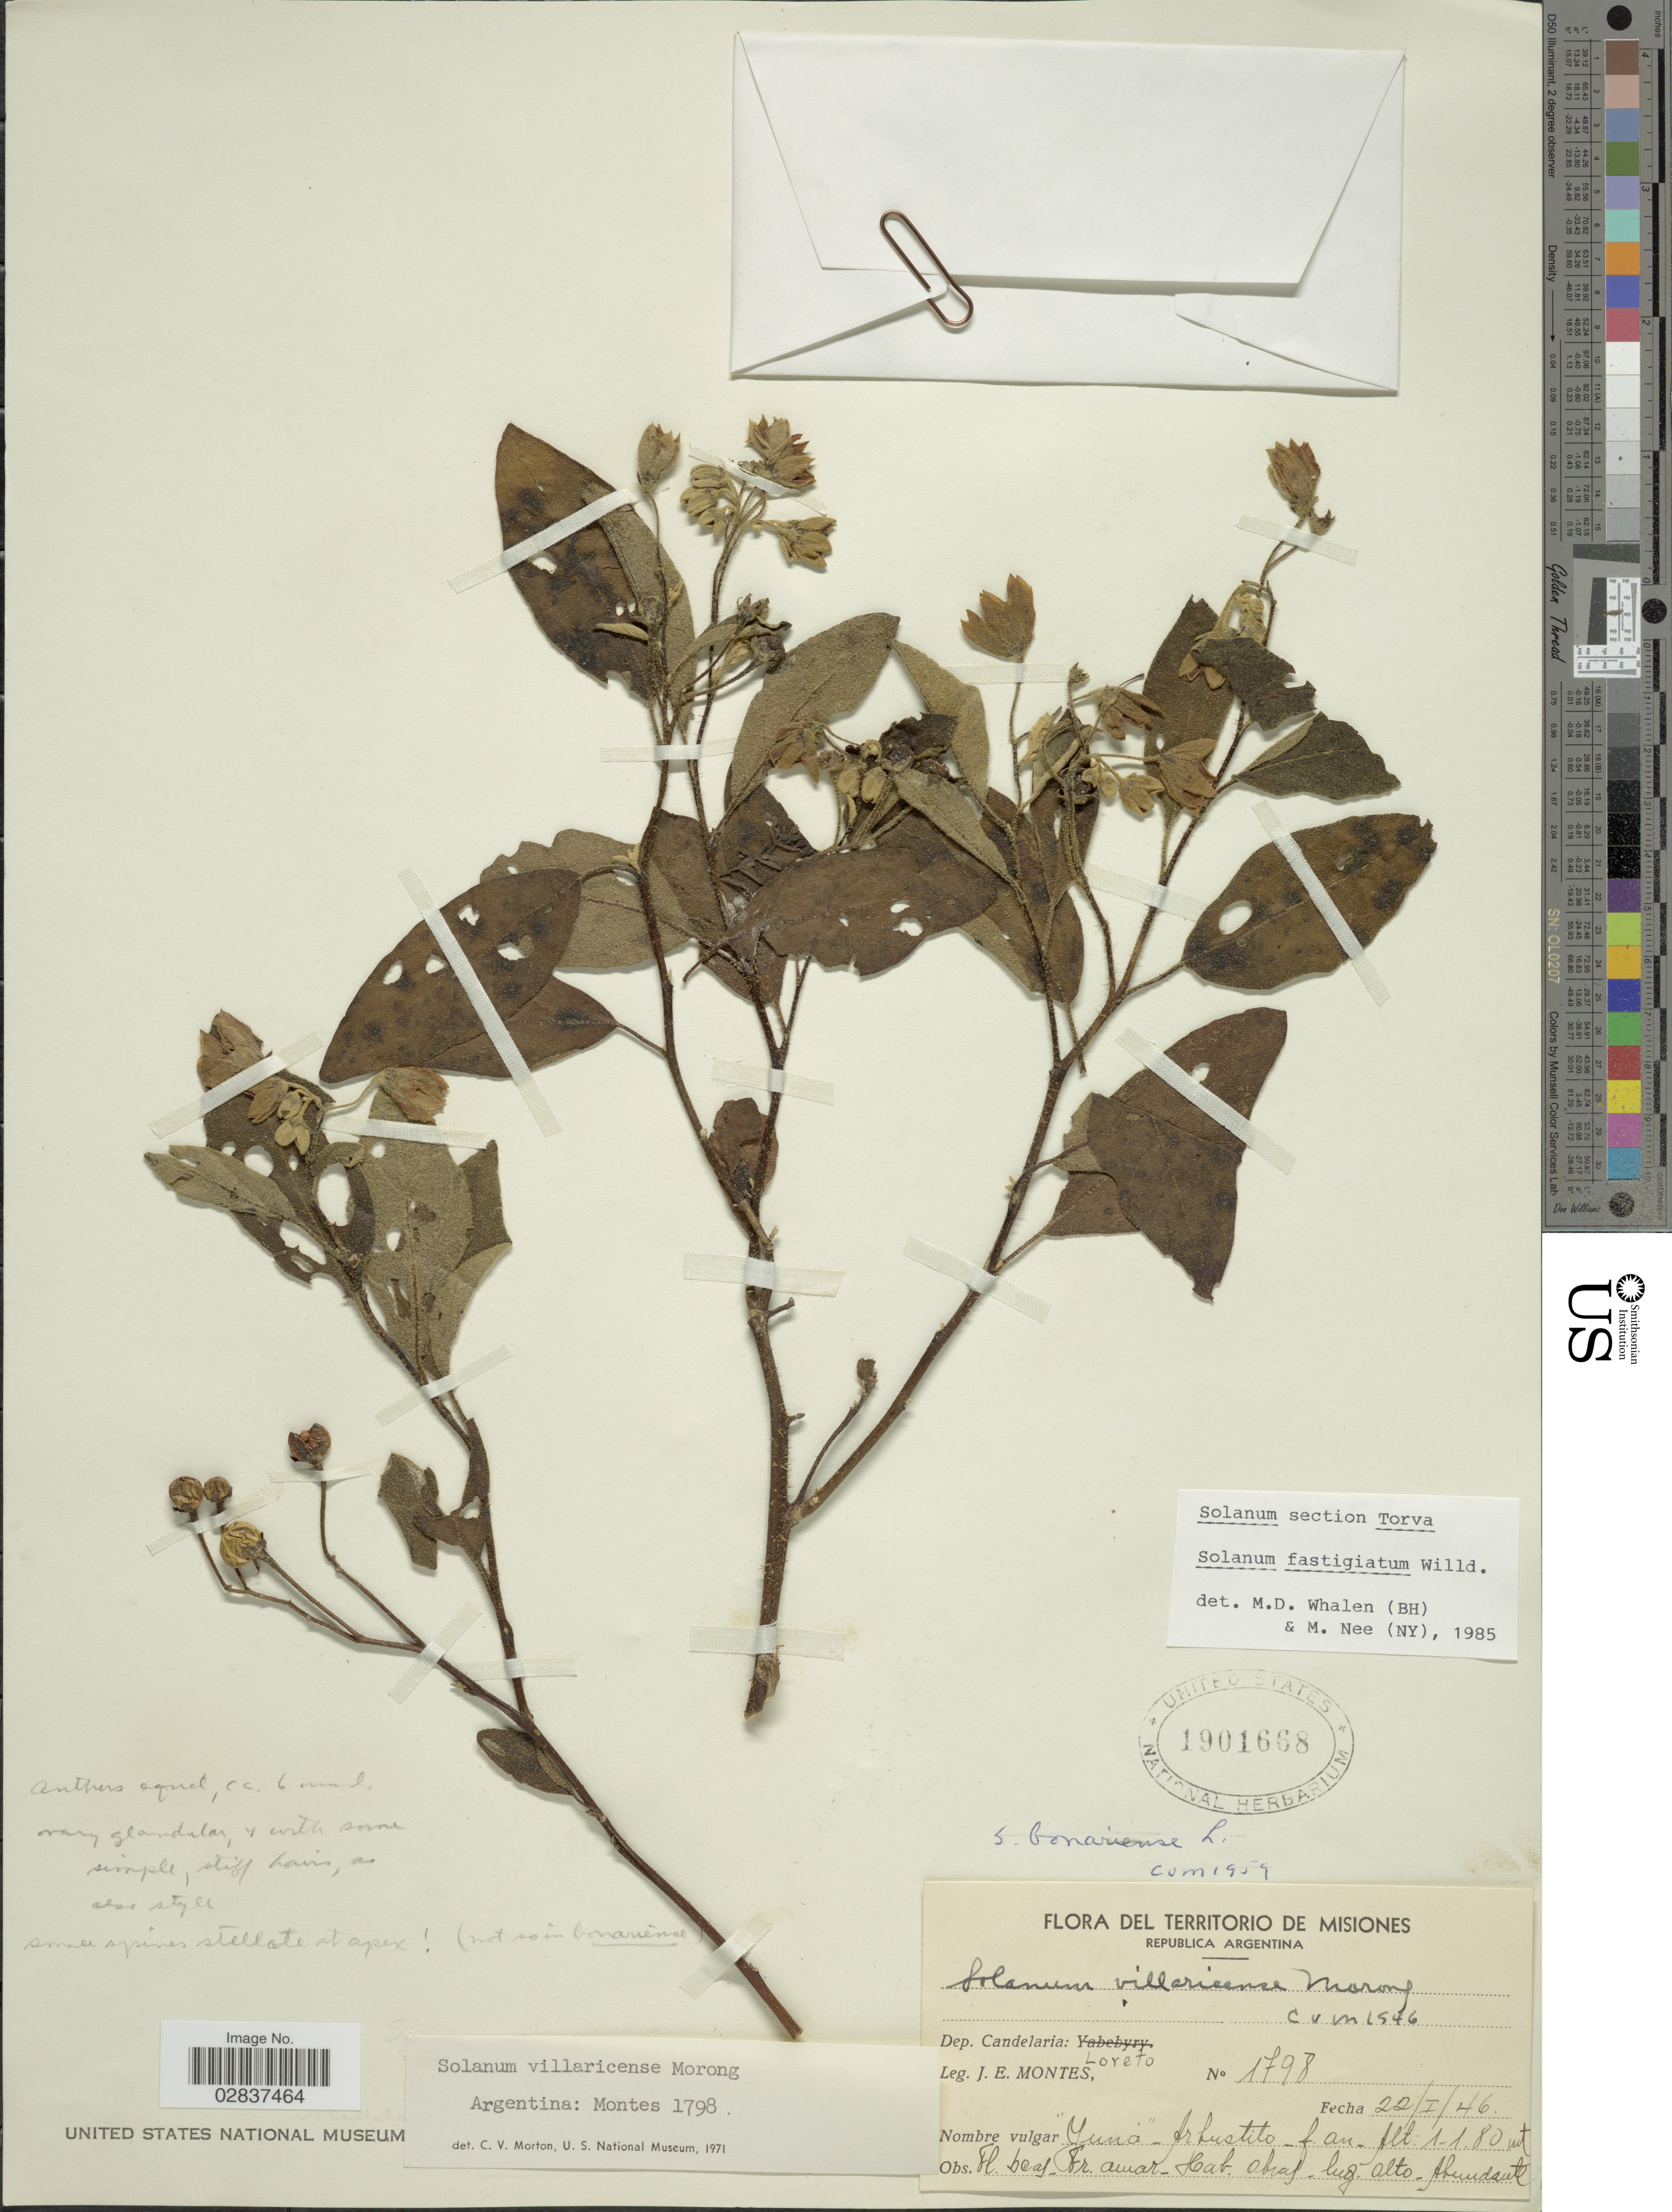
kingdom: Plantae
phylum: Tracheophyta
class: Magnoliopsida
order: Solanales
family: Solanaceae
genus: Solanum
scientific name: Solanum fastigiatum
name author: Willd.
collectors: J. E. Montes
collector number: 1798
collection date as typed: Transcribed d/m/y: 22/1/46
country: Argentina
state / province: Misiones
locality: Dep. Candelaria: Loreto.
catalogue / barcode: US 1901668